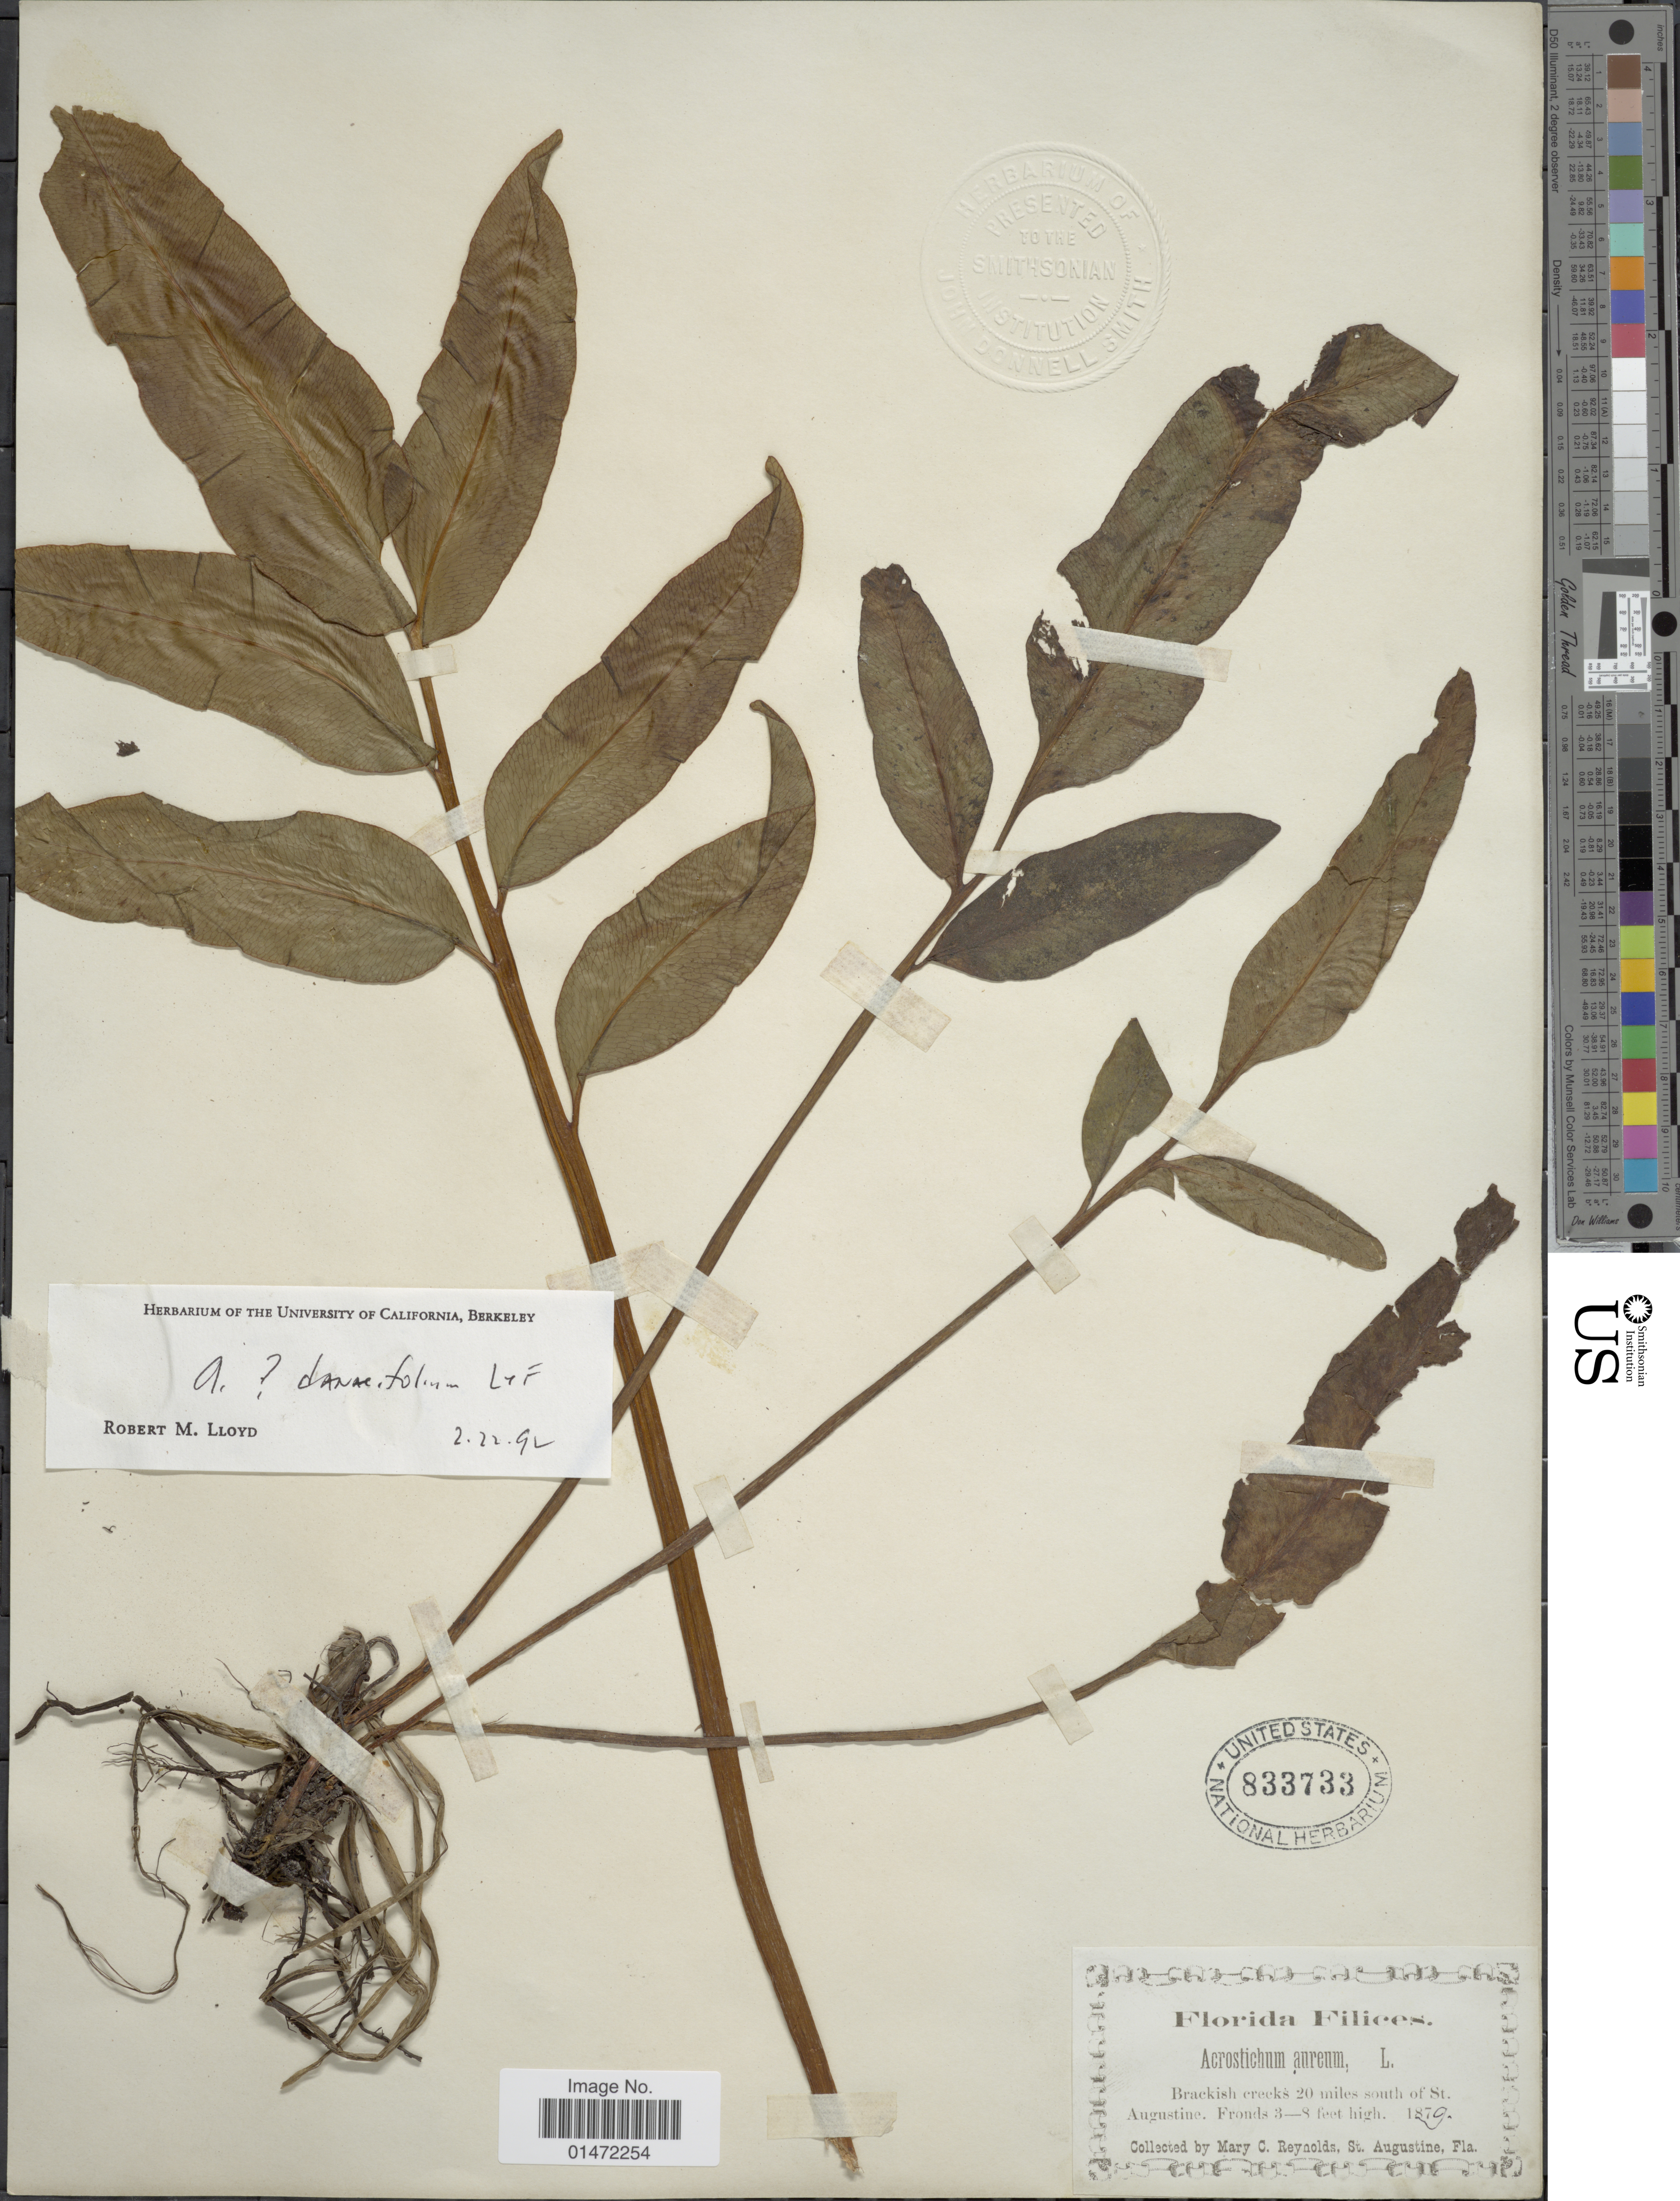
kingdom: Plantae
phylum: Tracheophyta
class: Polypodiopsida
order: Polypodiales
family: Pteridaceae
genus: Acrostichum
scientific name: Acrostichum danaeifolium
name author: Langsd. & Fisch.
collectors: M. Reynolds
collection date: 1879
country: United States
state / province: Florida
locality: Brackish creeks 20 miles south of St. Augustine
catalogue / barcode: US 833733